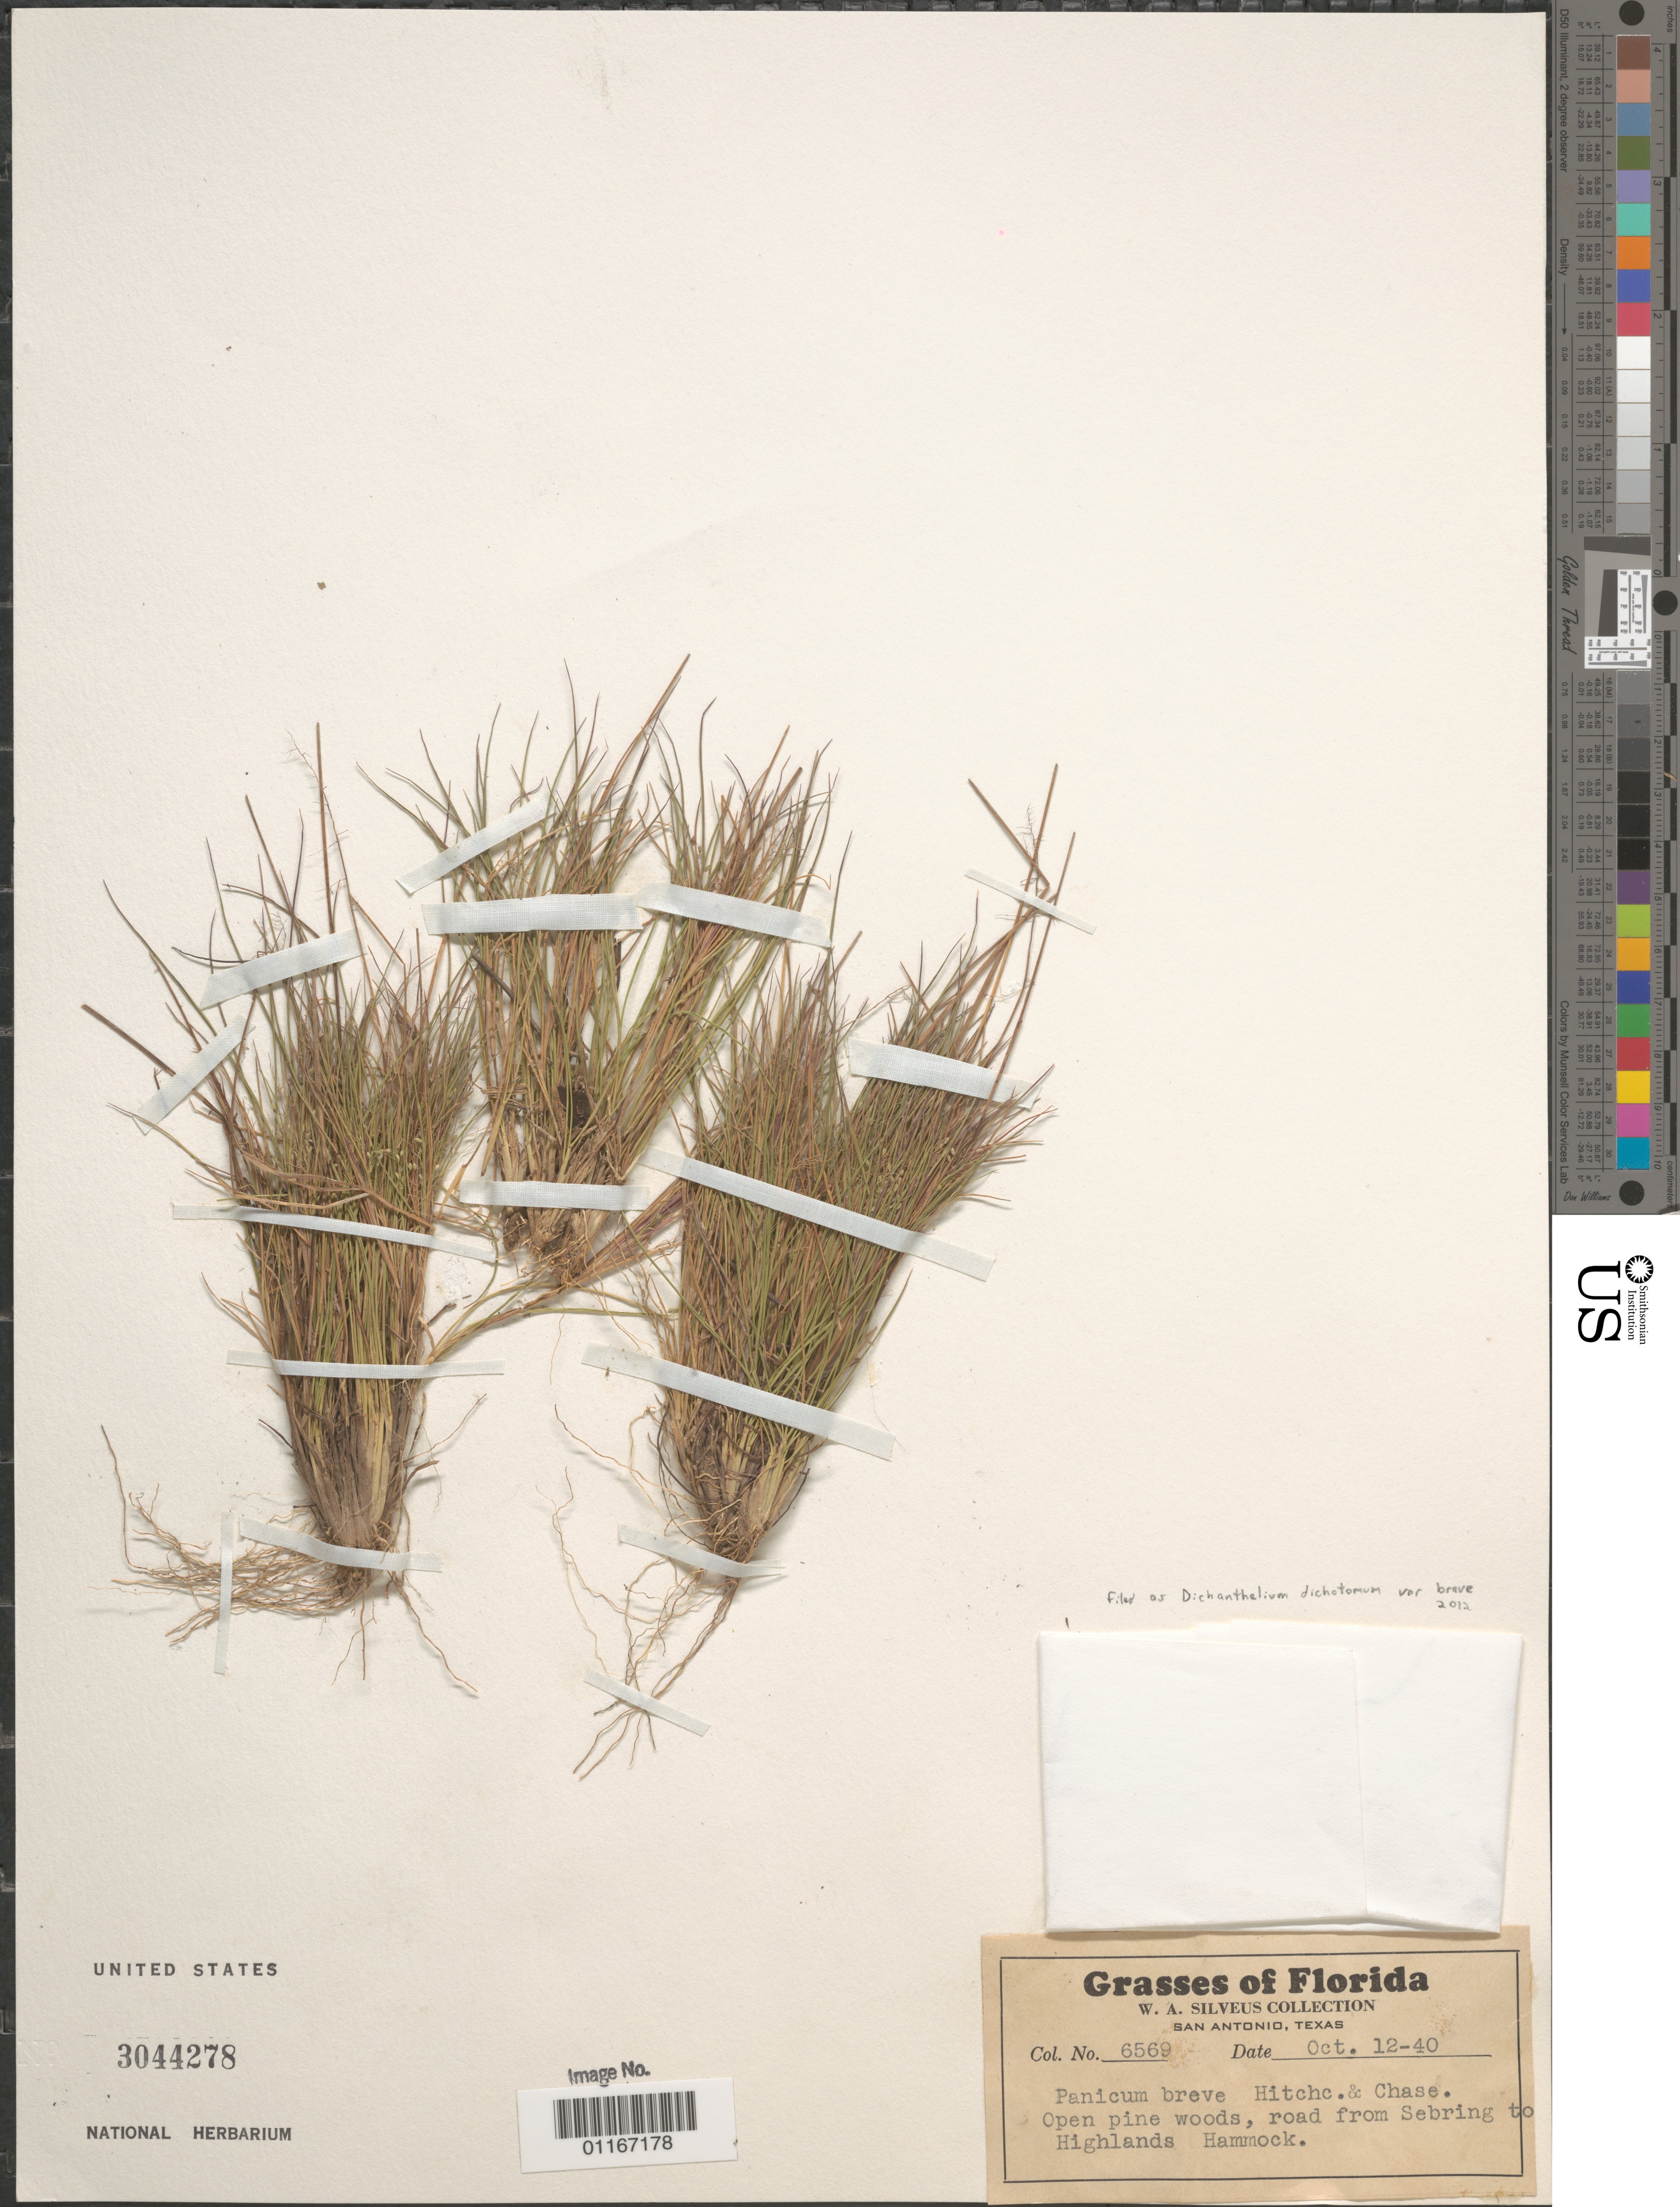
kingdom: Plantae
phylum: Tracheophyta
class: Liliopsida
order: Poales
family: Poaceae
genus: Dichanthelium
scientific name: Dichanthelium dichotomum var. breve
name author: (Hitchc. & Chase) Gould & C.A. Clark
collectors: W. Silveus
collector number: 6569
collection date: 1940-10-12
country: United States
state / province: Florida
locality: Open pine woods, road from Sebring to Highlands Hammock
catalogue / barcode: US 3044278